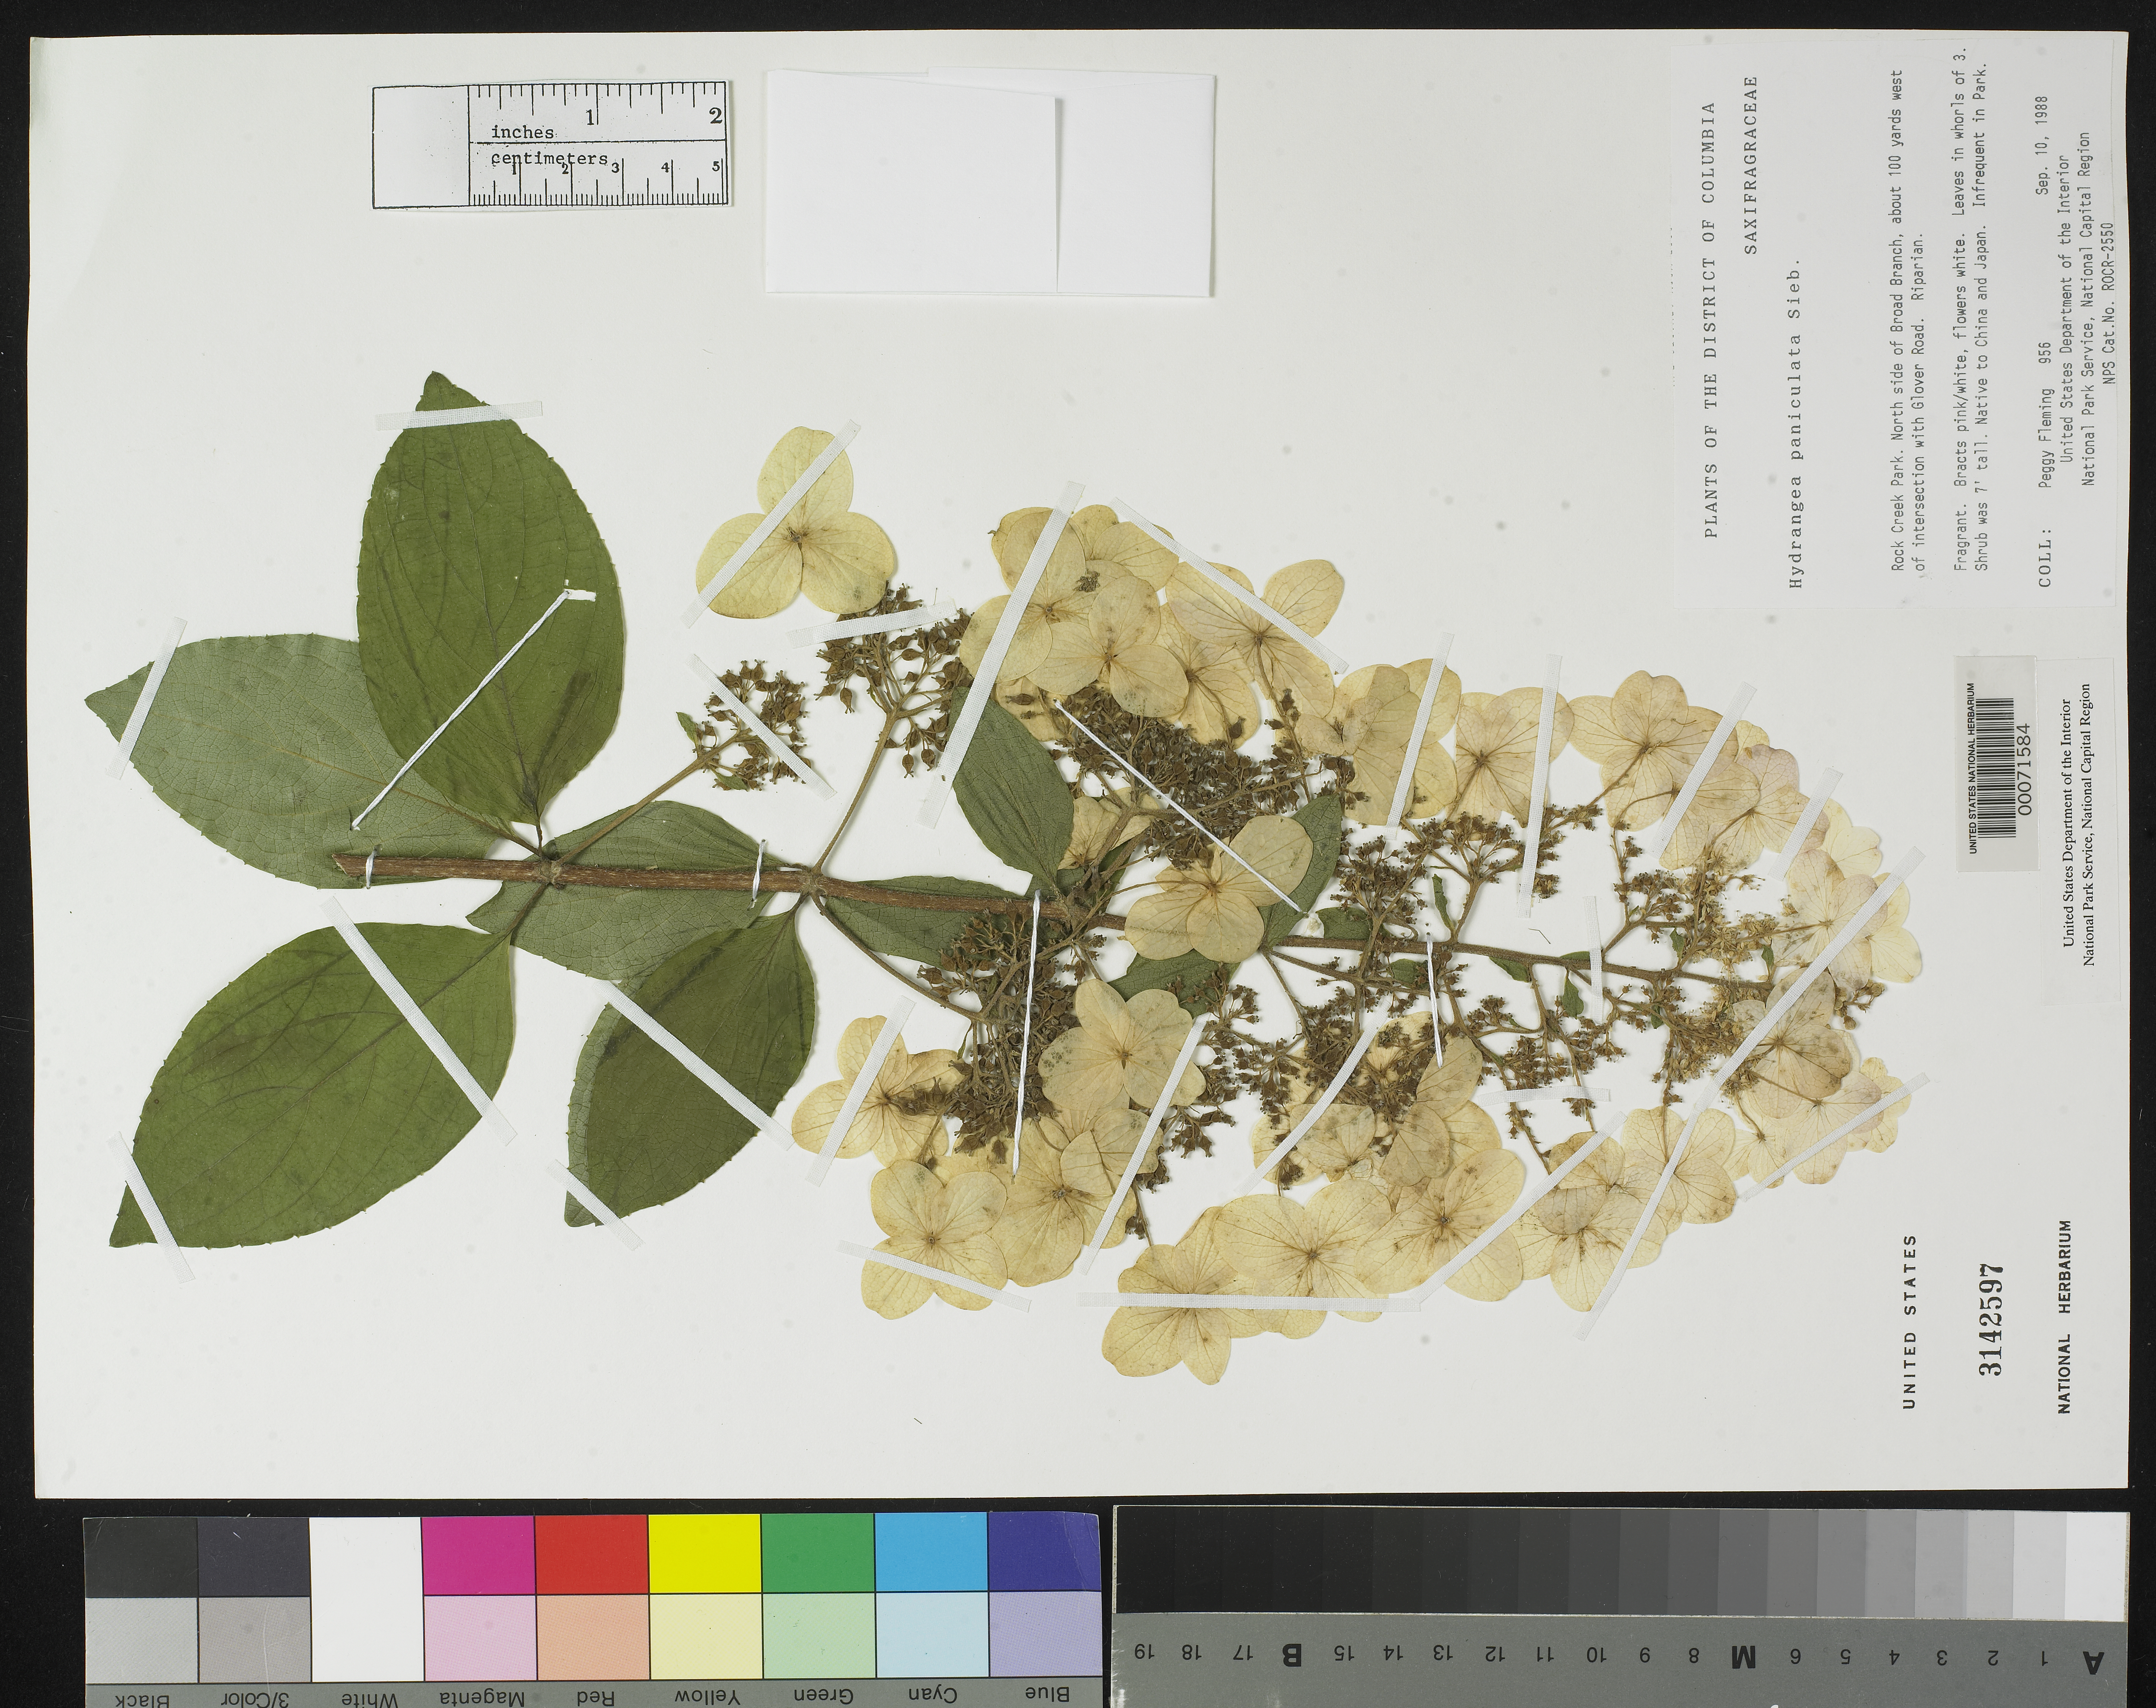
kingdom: Plantae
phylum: Tracheophyta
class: Magnoliopsida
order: Cornales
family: Hydrangeaceae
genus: Hydrangea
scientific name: Hydrangea paniculata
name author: Siebold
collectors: P. Fleming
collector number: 956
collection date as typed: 10 Sep 1988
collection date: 1988-09-10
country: United States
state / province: District of Columbia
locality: Rock Creek Park, N side of Broad Branch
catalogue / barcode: US 3142597